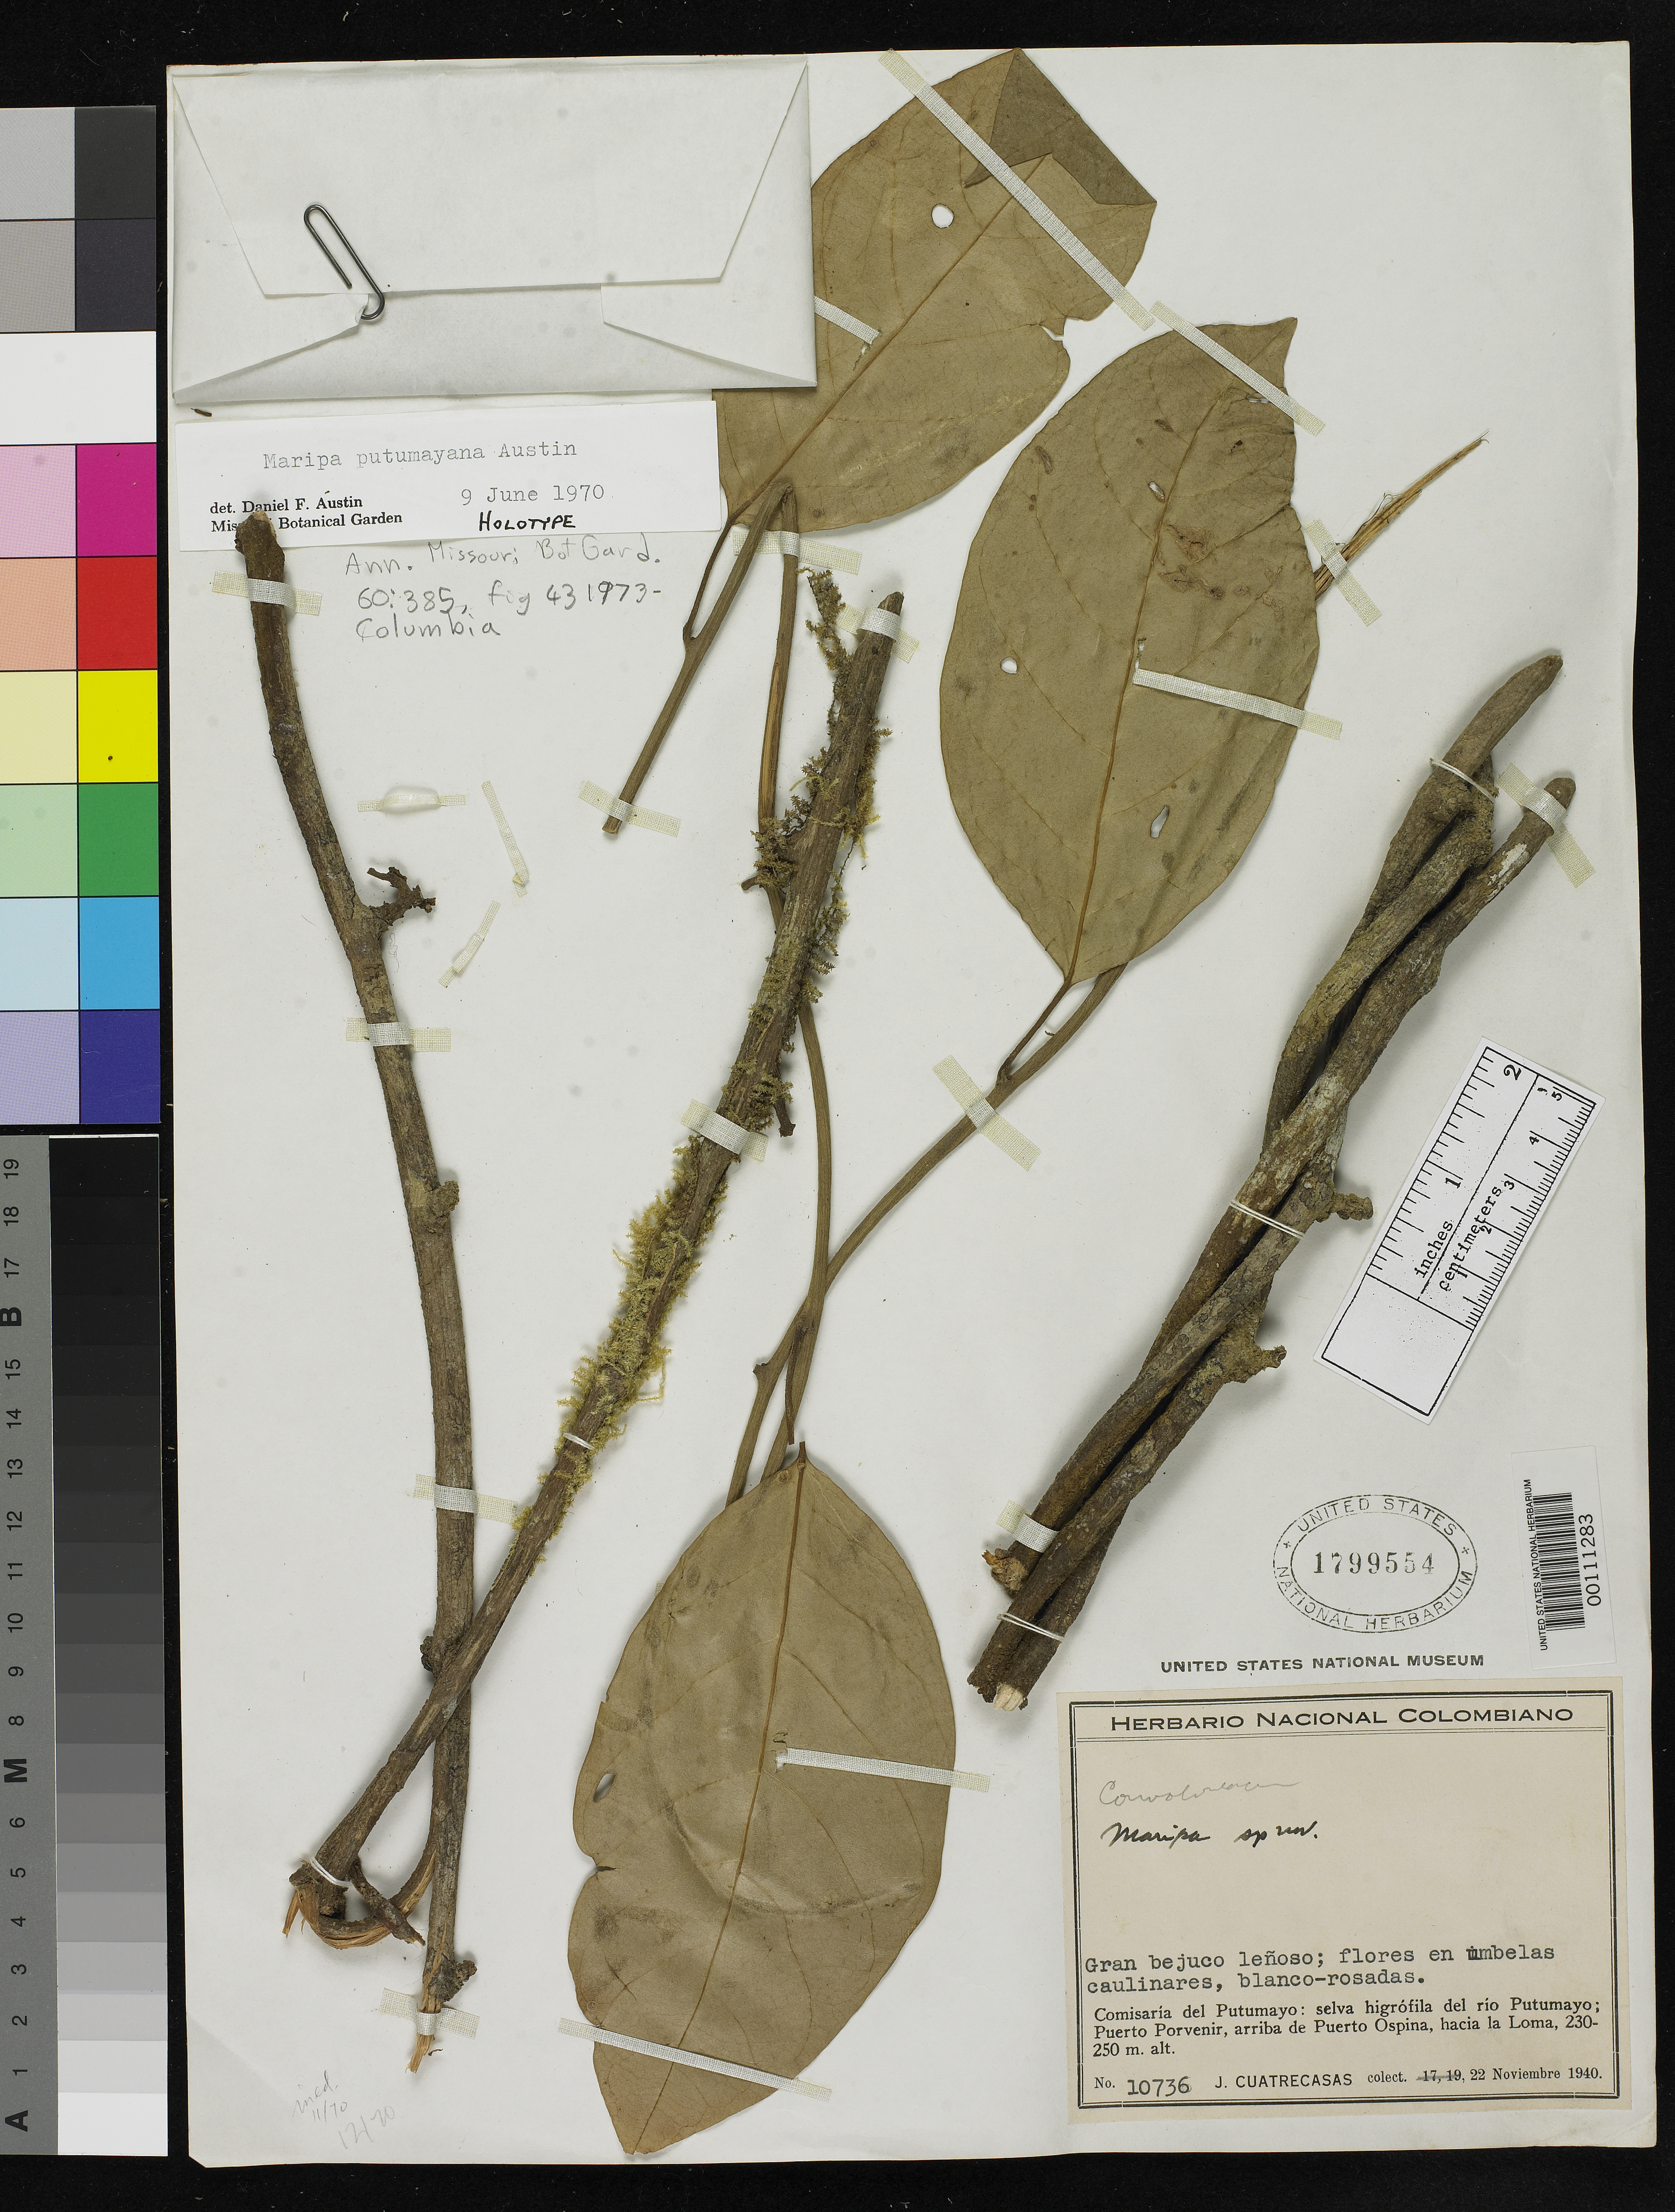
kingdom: Plantae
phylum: Tracheophyta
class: Magnoliopsida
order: Solanales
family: Convolvulaceae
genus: Maripa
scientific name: Maripa putumayana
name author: D.F. Austin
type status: Holotype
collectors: J. Cuatrecasas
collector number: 10736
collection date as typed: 22 Nov 1940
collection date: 1940-11-22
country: Colombia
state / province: Putumayo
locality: Rio Putumayo, Puerto Porvenir, above Puerto Ospina.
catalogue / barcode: US 1799554